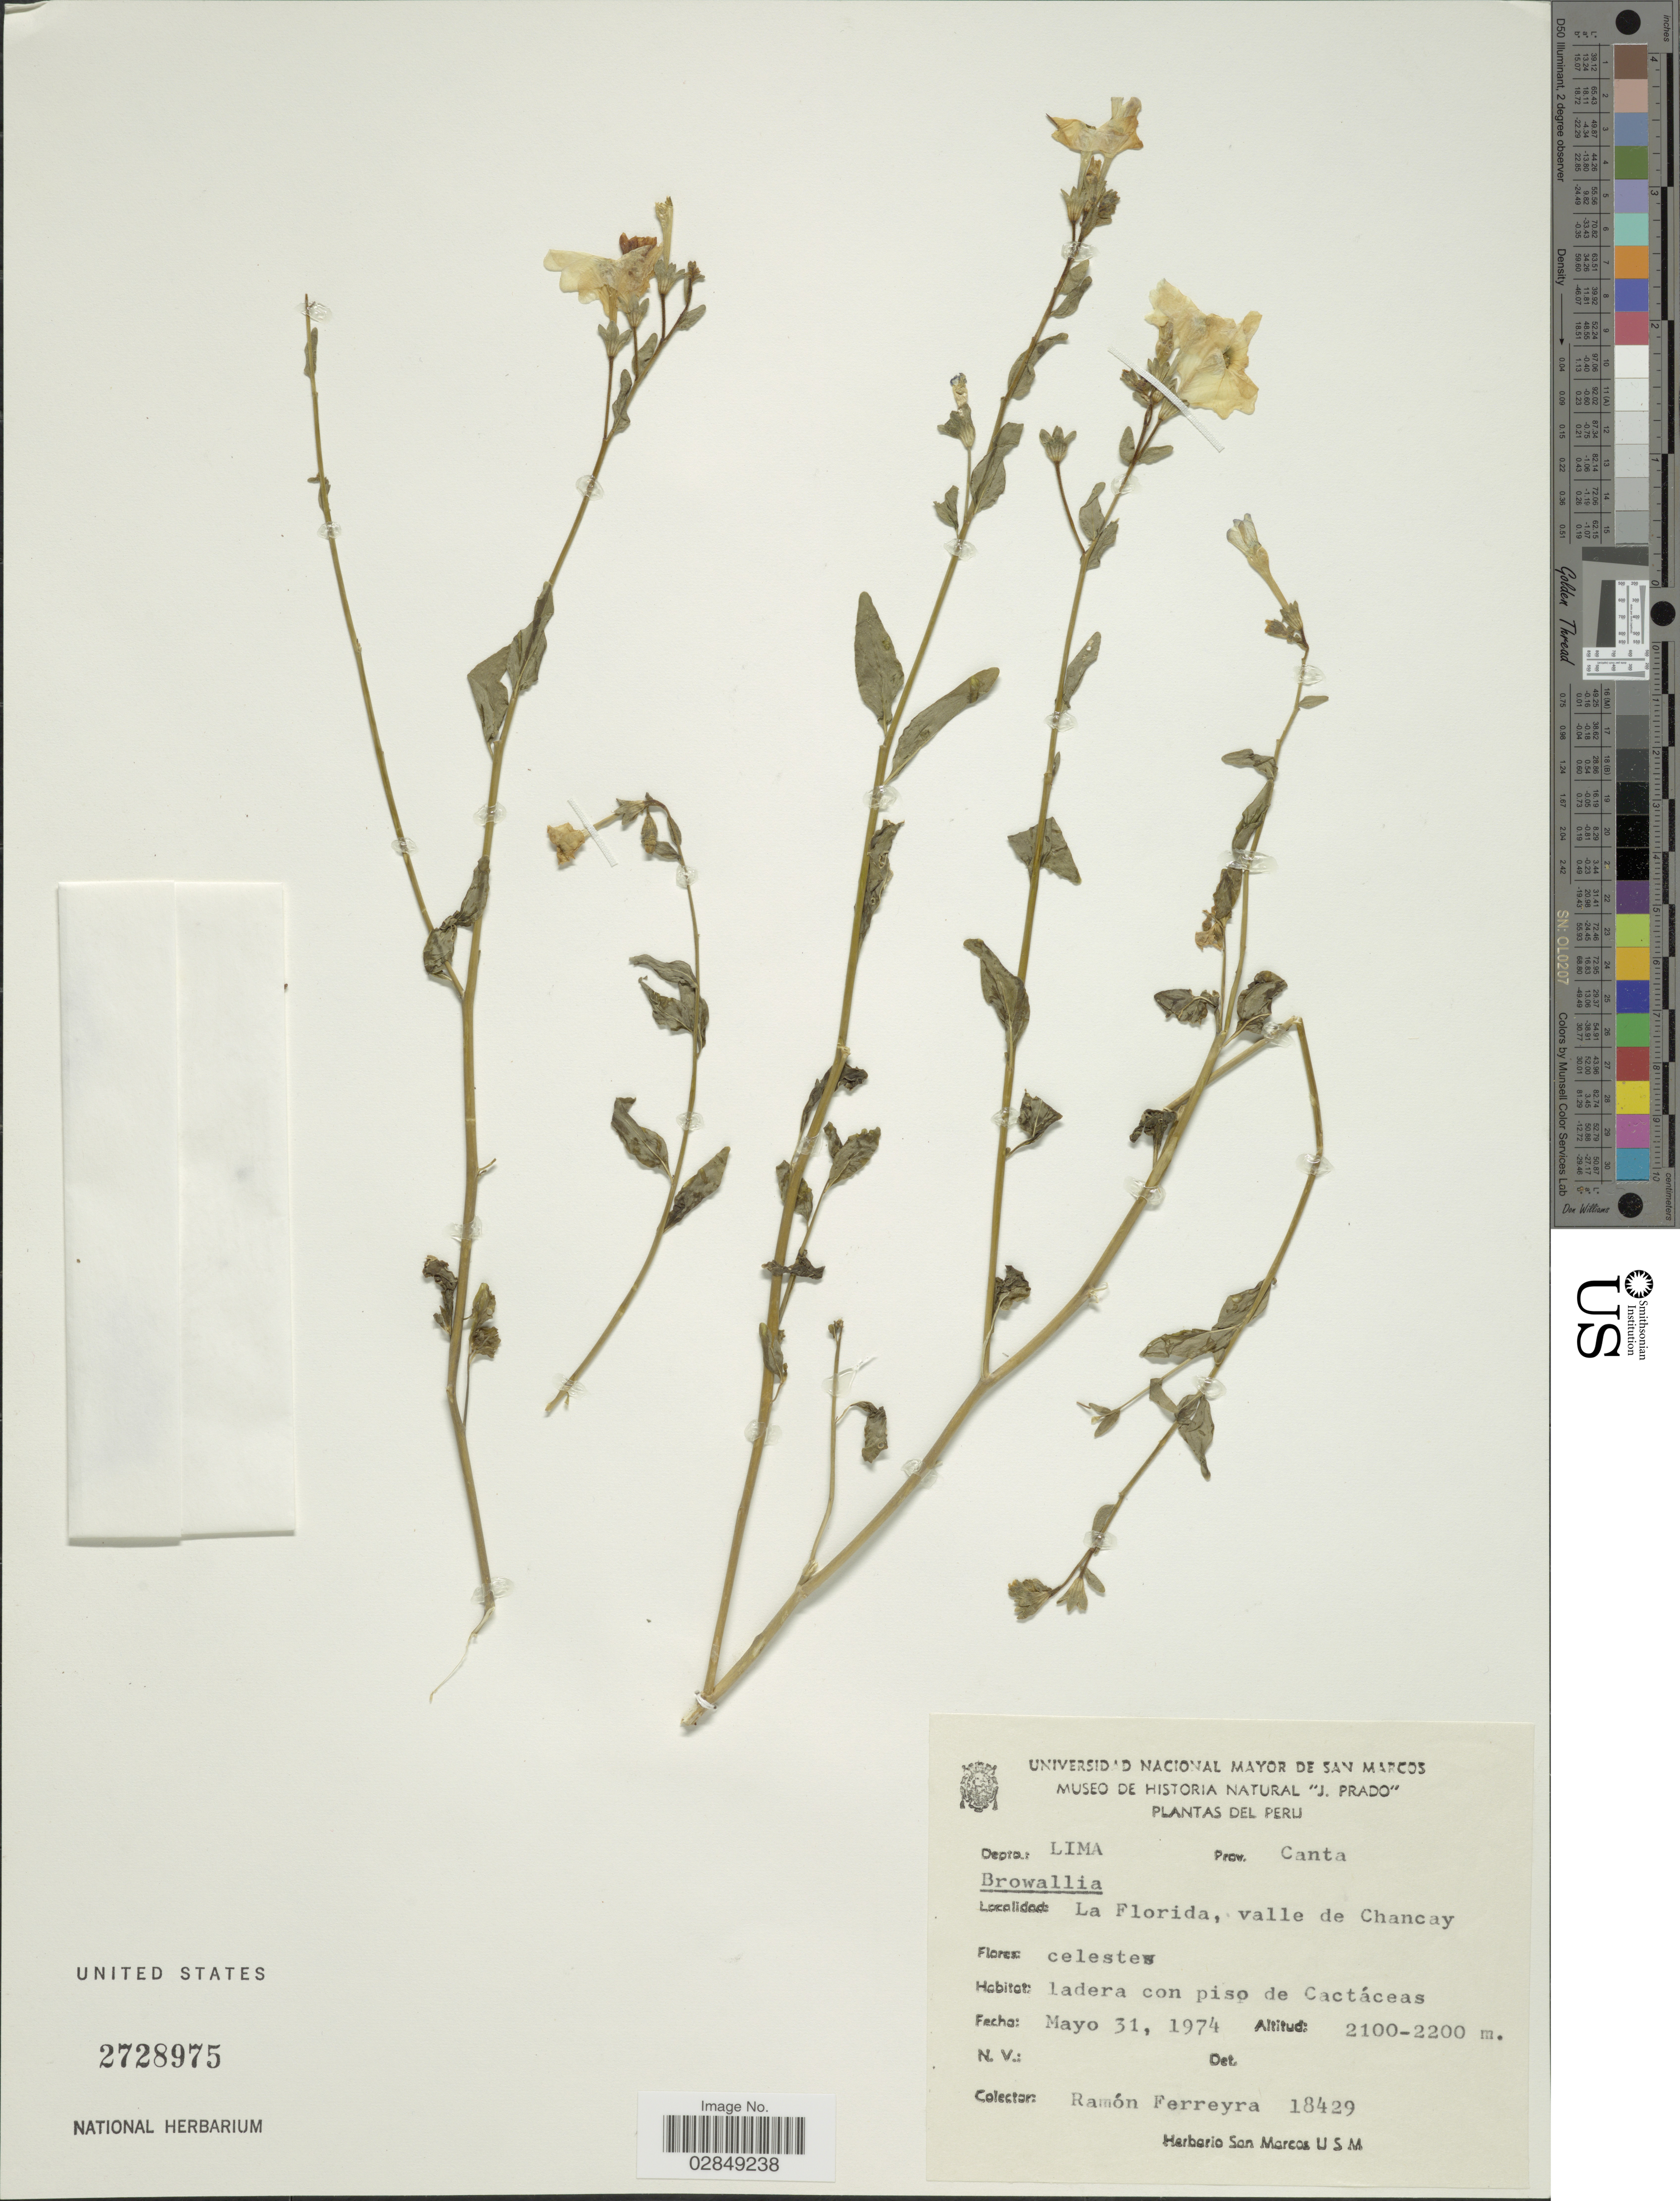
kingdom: Plantae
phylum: Tracheophyta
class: Magnoliopsida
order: Solanales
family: Solanaceae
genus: Browallia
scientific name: Browallia sp.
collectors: R. A. Ferreyra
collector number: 18429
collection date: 1974-05-31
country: Peru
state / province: Lima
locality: Depto.: Lima Prov. Canta. La Florida, valle de Chancay, ladera con piso de Cactáceas.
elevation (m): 2100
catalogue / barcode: US 2728975